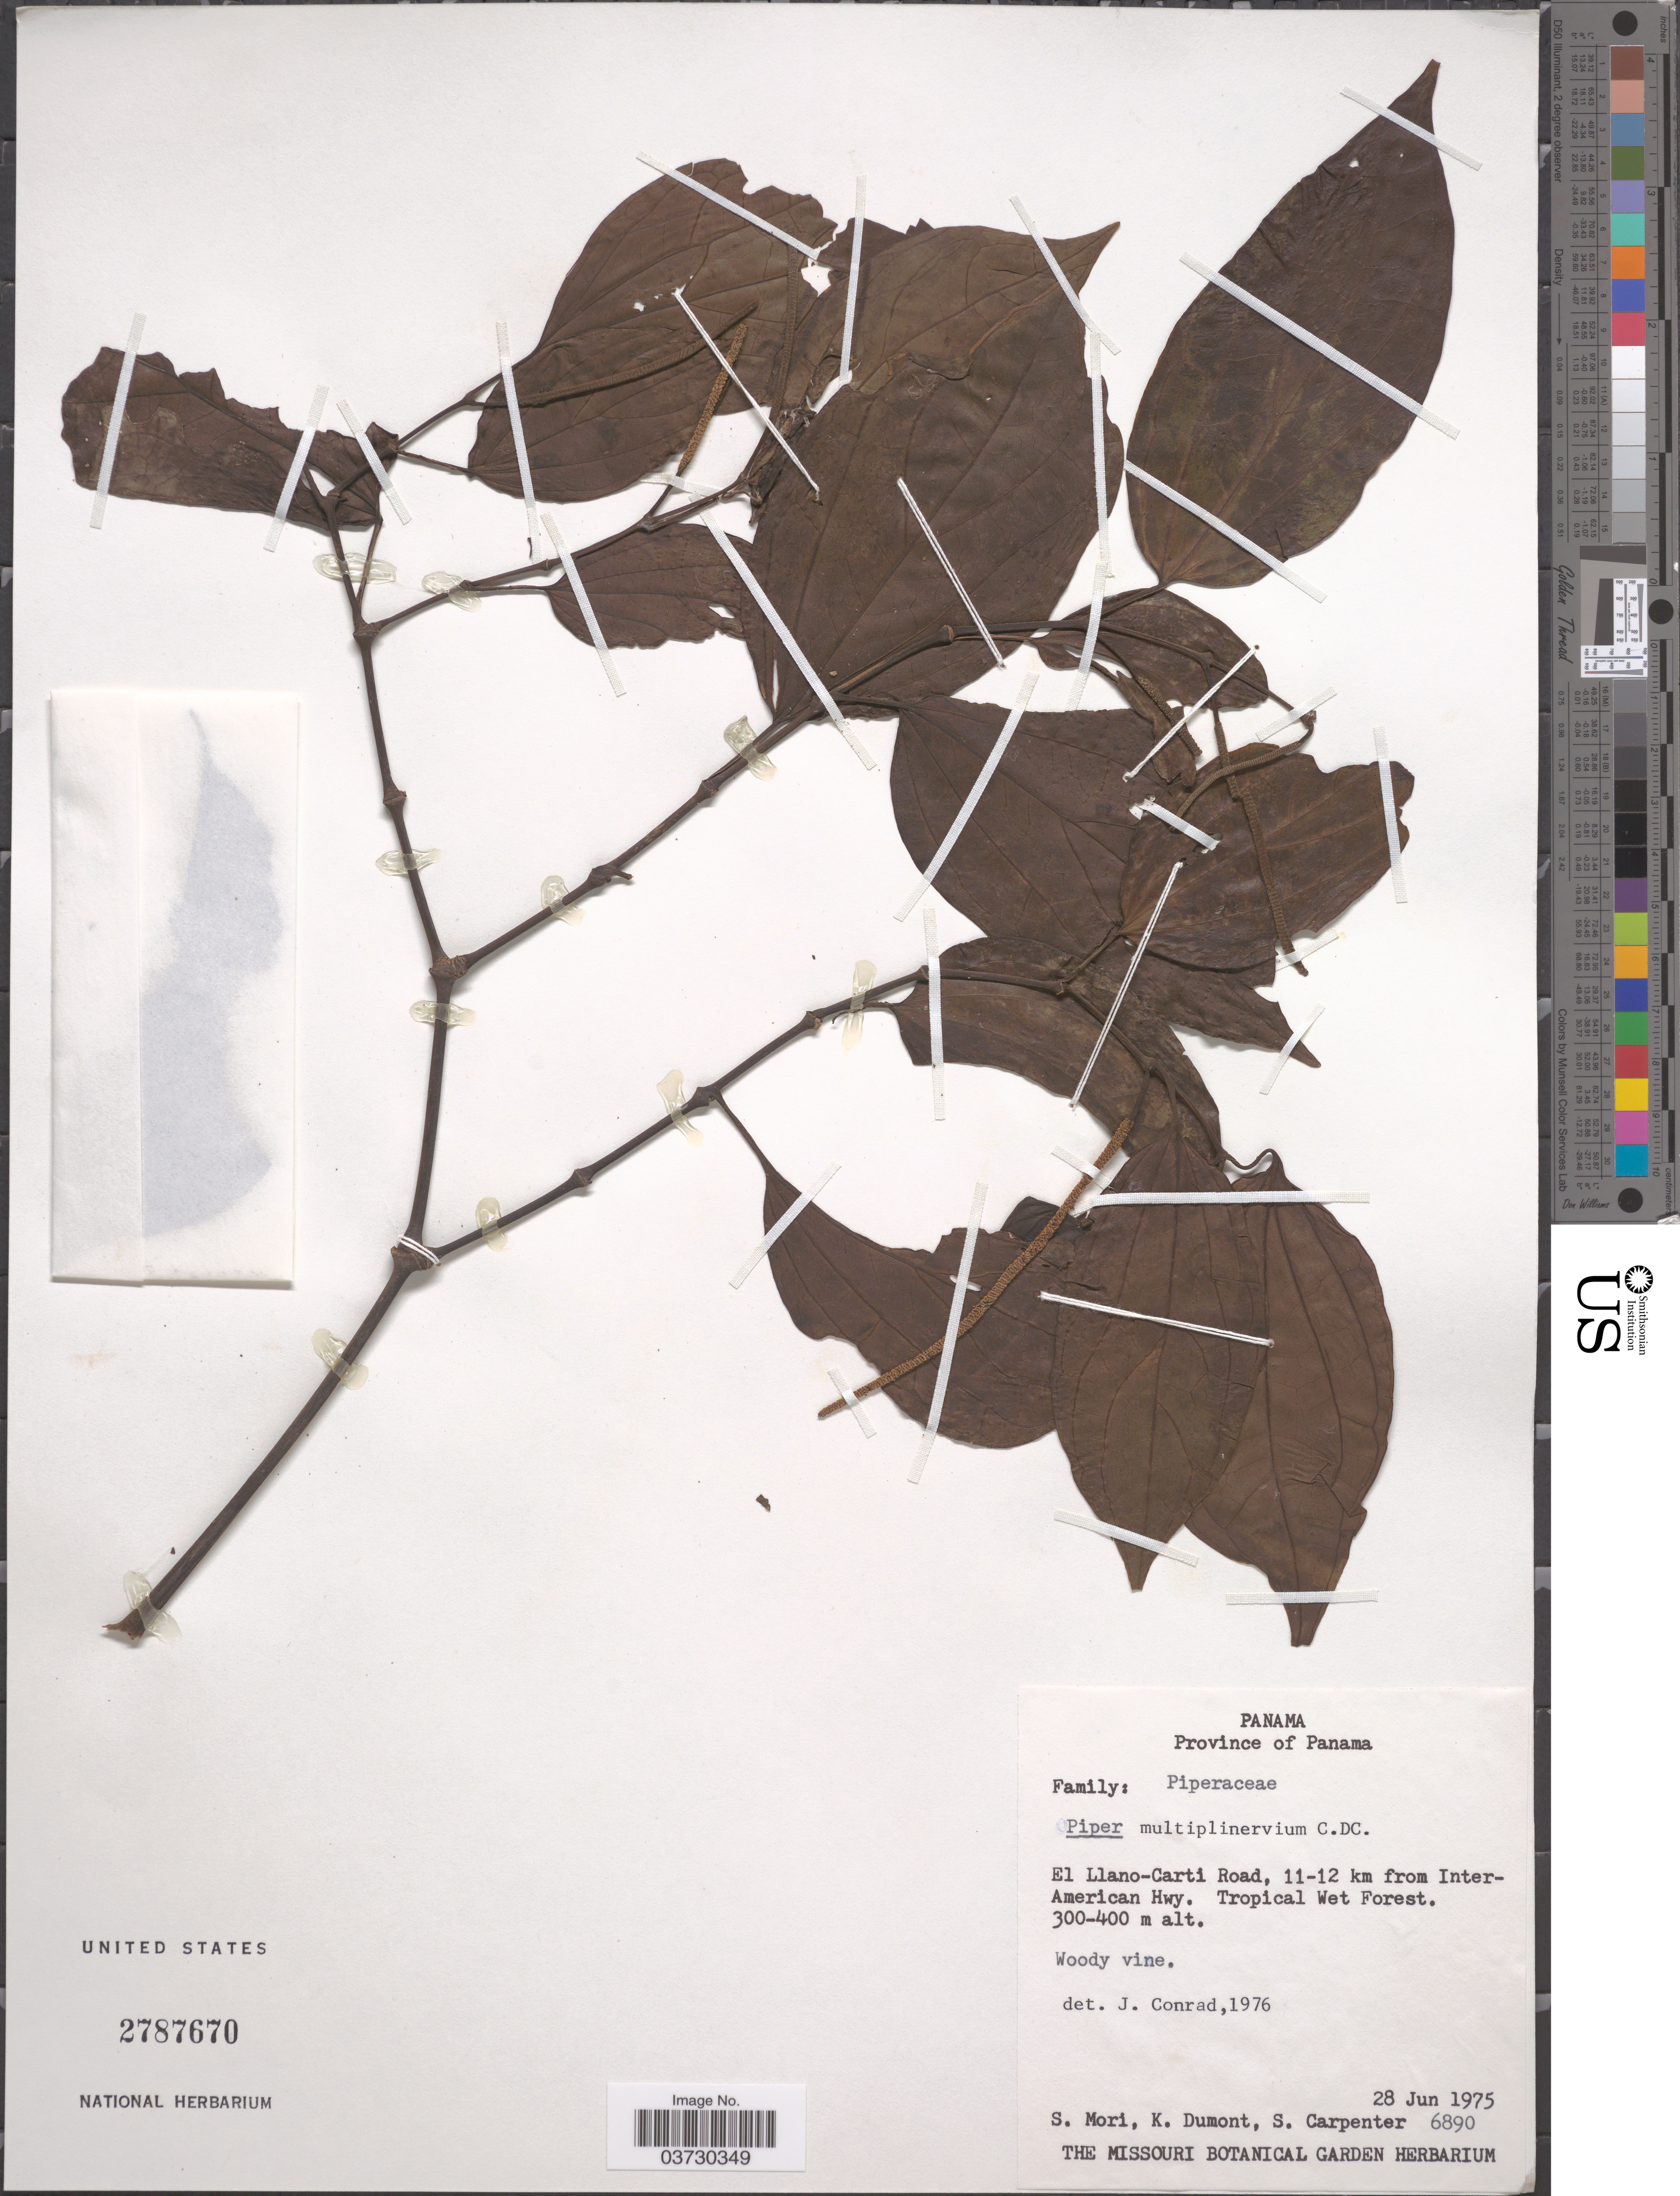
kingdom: Plantae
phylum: Tracheophyta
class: Magnoliopsida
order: Piperales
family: Piperaceae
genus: Piper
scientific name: Piper multiplinervium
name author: C. DC.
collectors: S. Mori, K. P. Dumont & S. Carpenter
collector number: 6890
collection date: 1975-06-28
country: Panama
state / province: Panamá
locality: El Llano-Carti Road, 11-12 km from Inter-American Hwy.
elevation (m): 300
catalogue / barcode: US 2787670